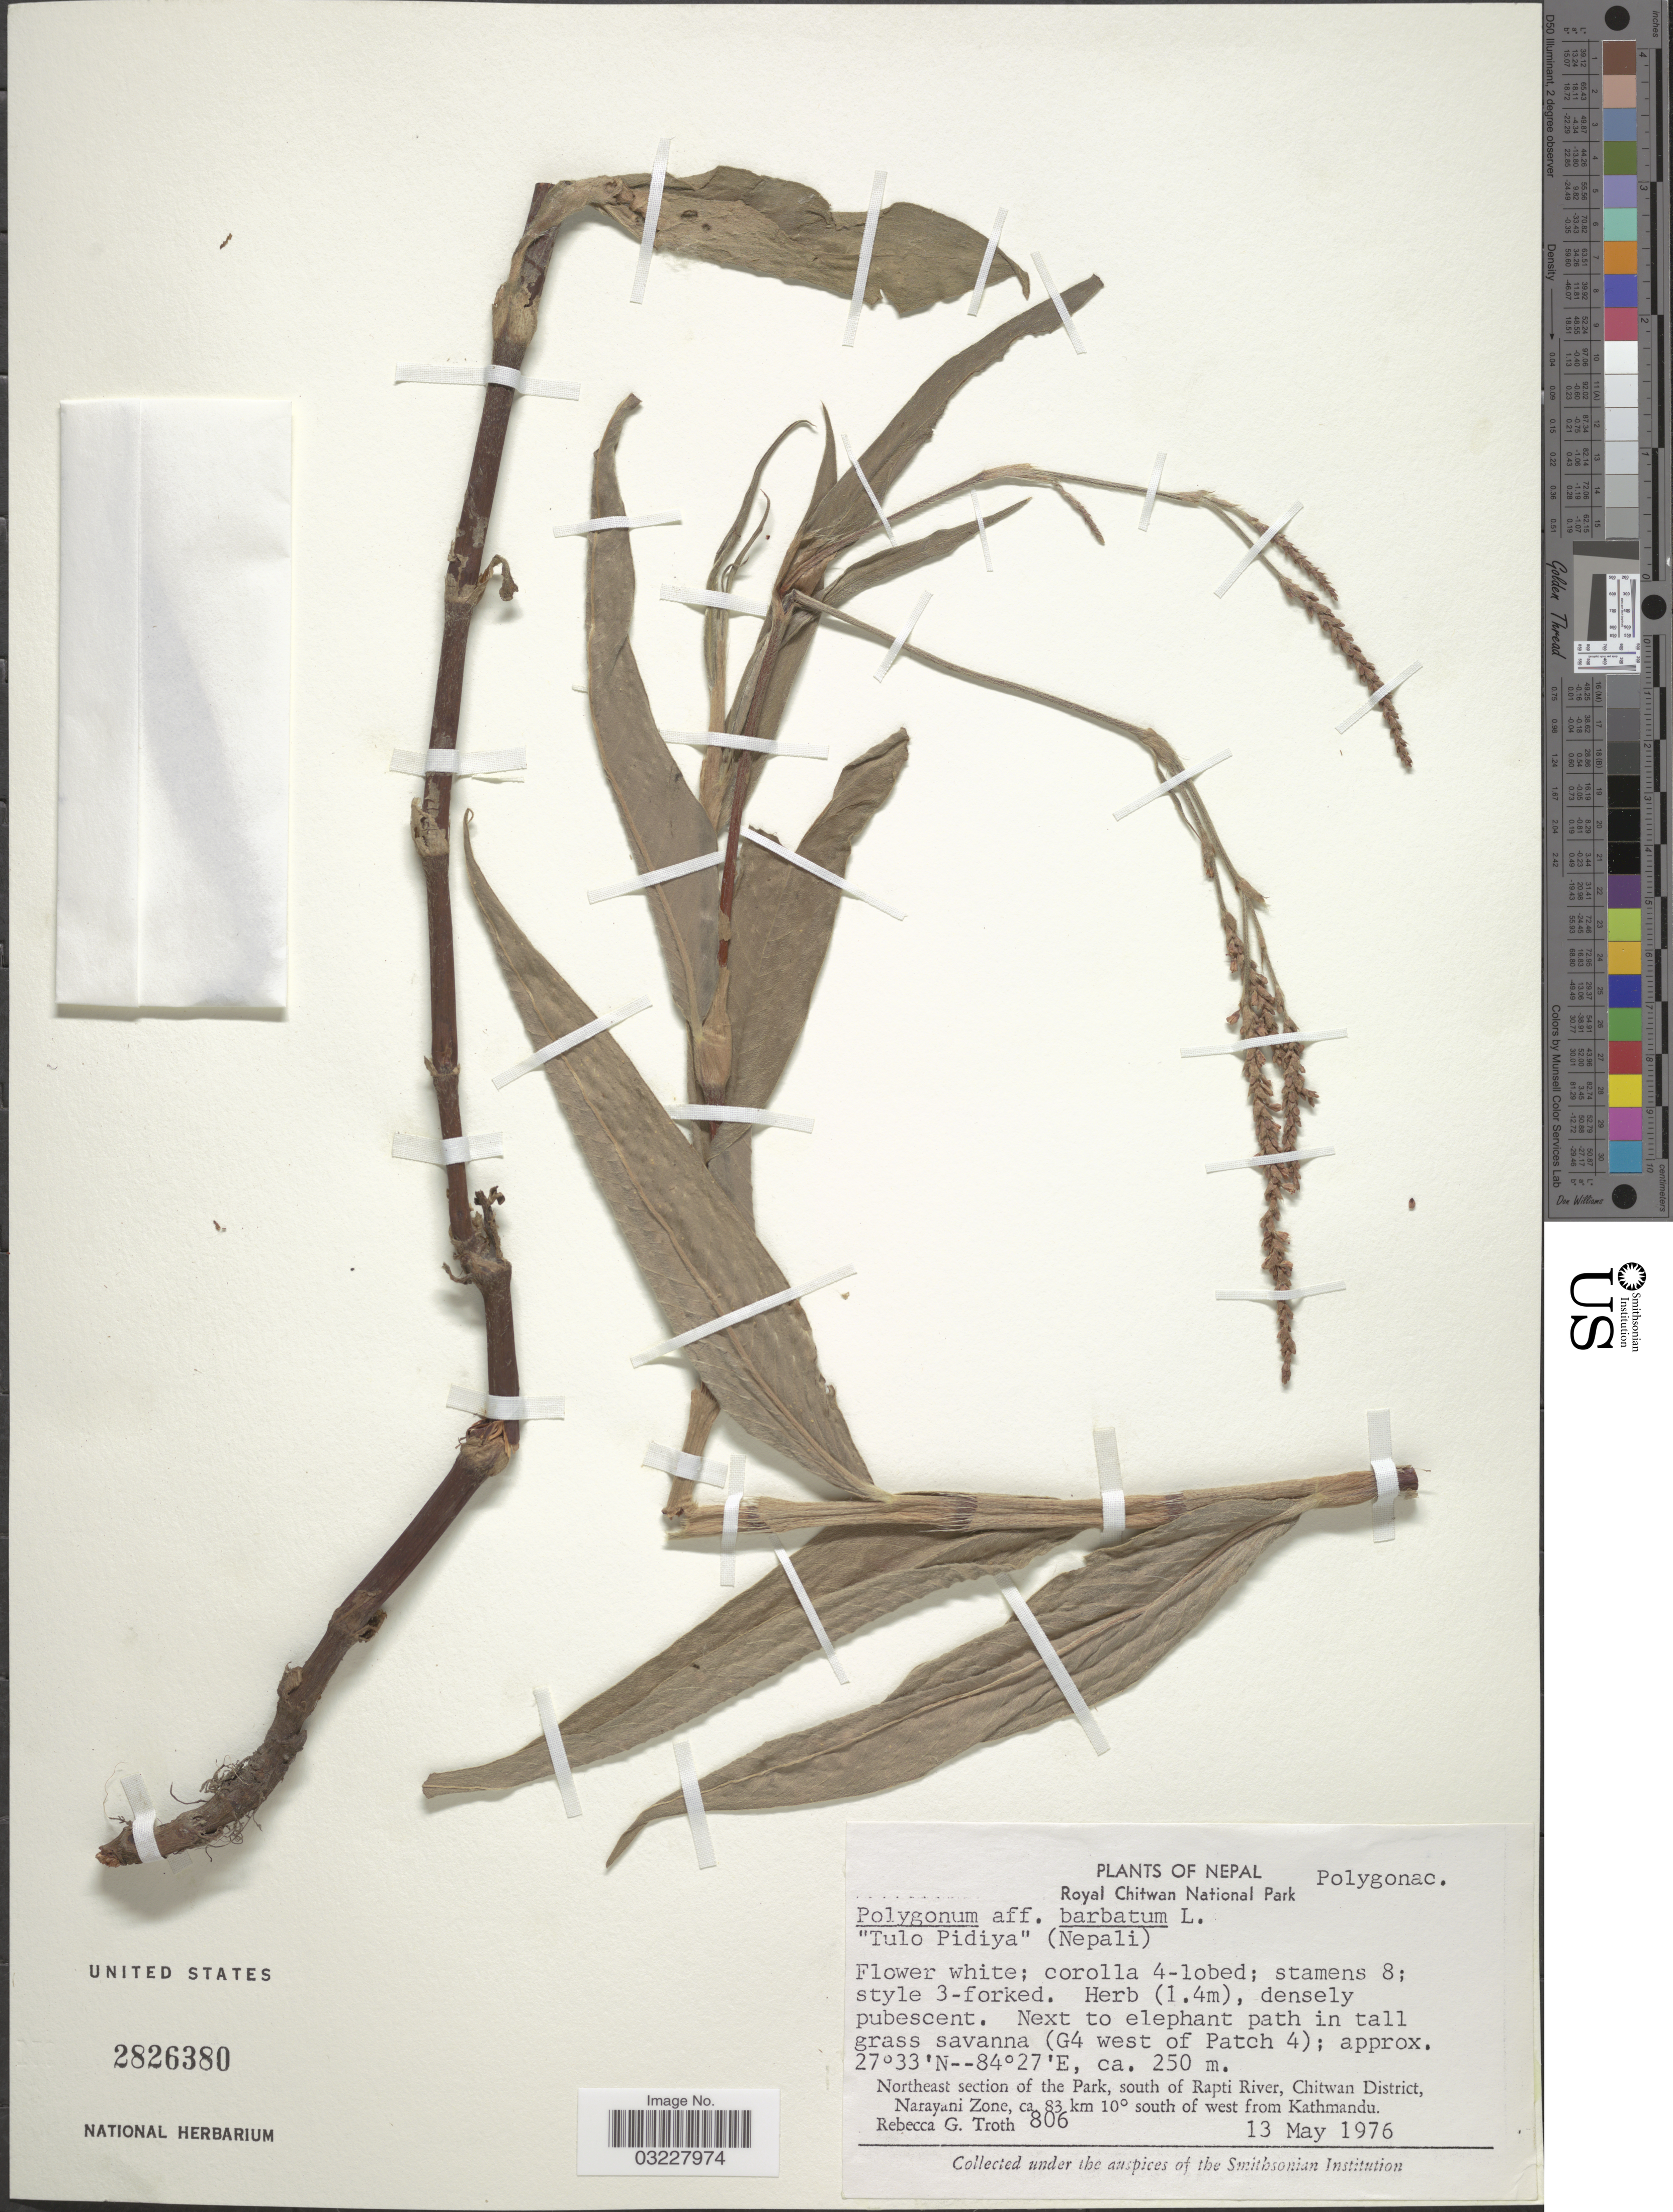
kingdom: Plantae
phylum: Tracheophyta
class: Magnoliopsida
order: Caryophyllales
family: Polygonaceae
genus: Polygonum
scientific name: Polygonum barbatum var. barbatum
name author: L.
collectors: R. Troth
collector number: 806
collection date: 1976-05-13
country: Nepal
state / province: Narayani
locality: Royal Chitwan National Park. (G4 west of Patch 4). Northeast section of the Park, south of Rapti River, Chitan District, Narayani Zone, ca. 83 km 10° south of west from Kathmandu.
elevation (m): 250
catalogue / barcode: US 2826380